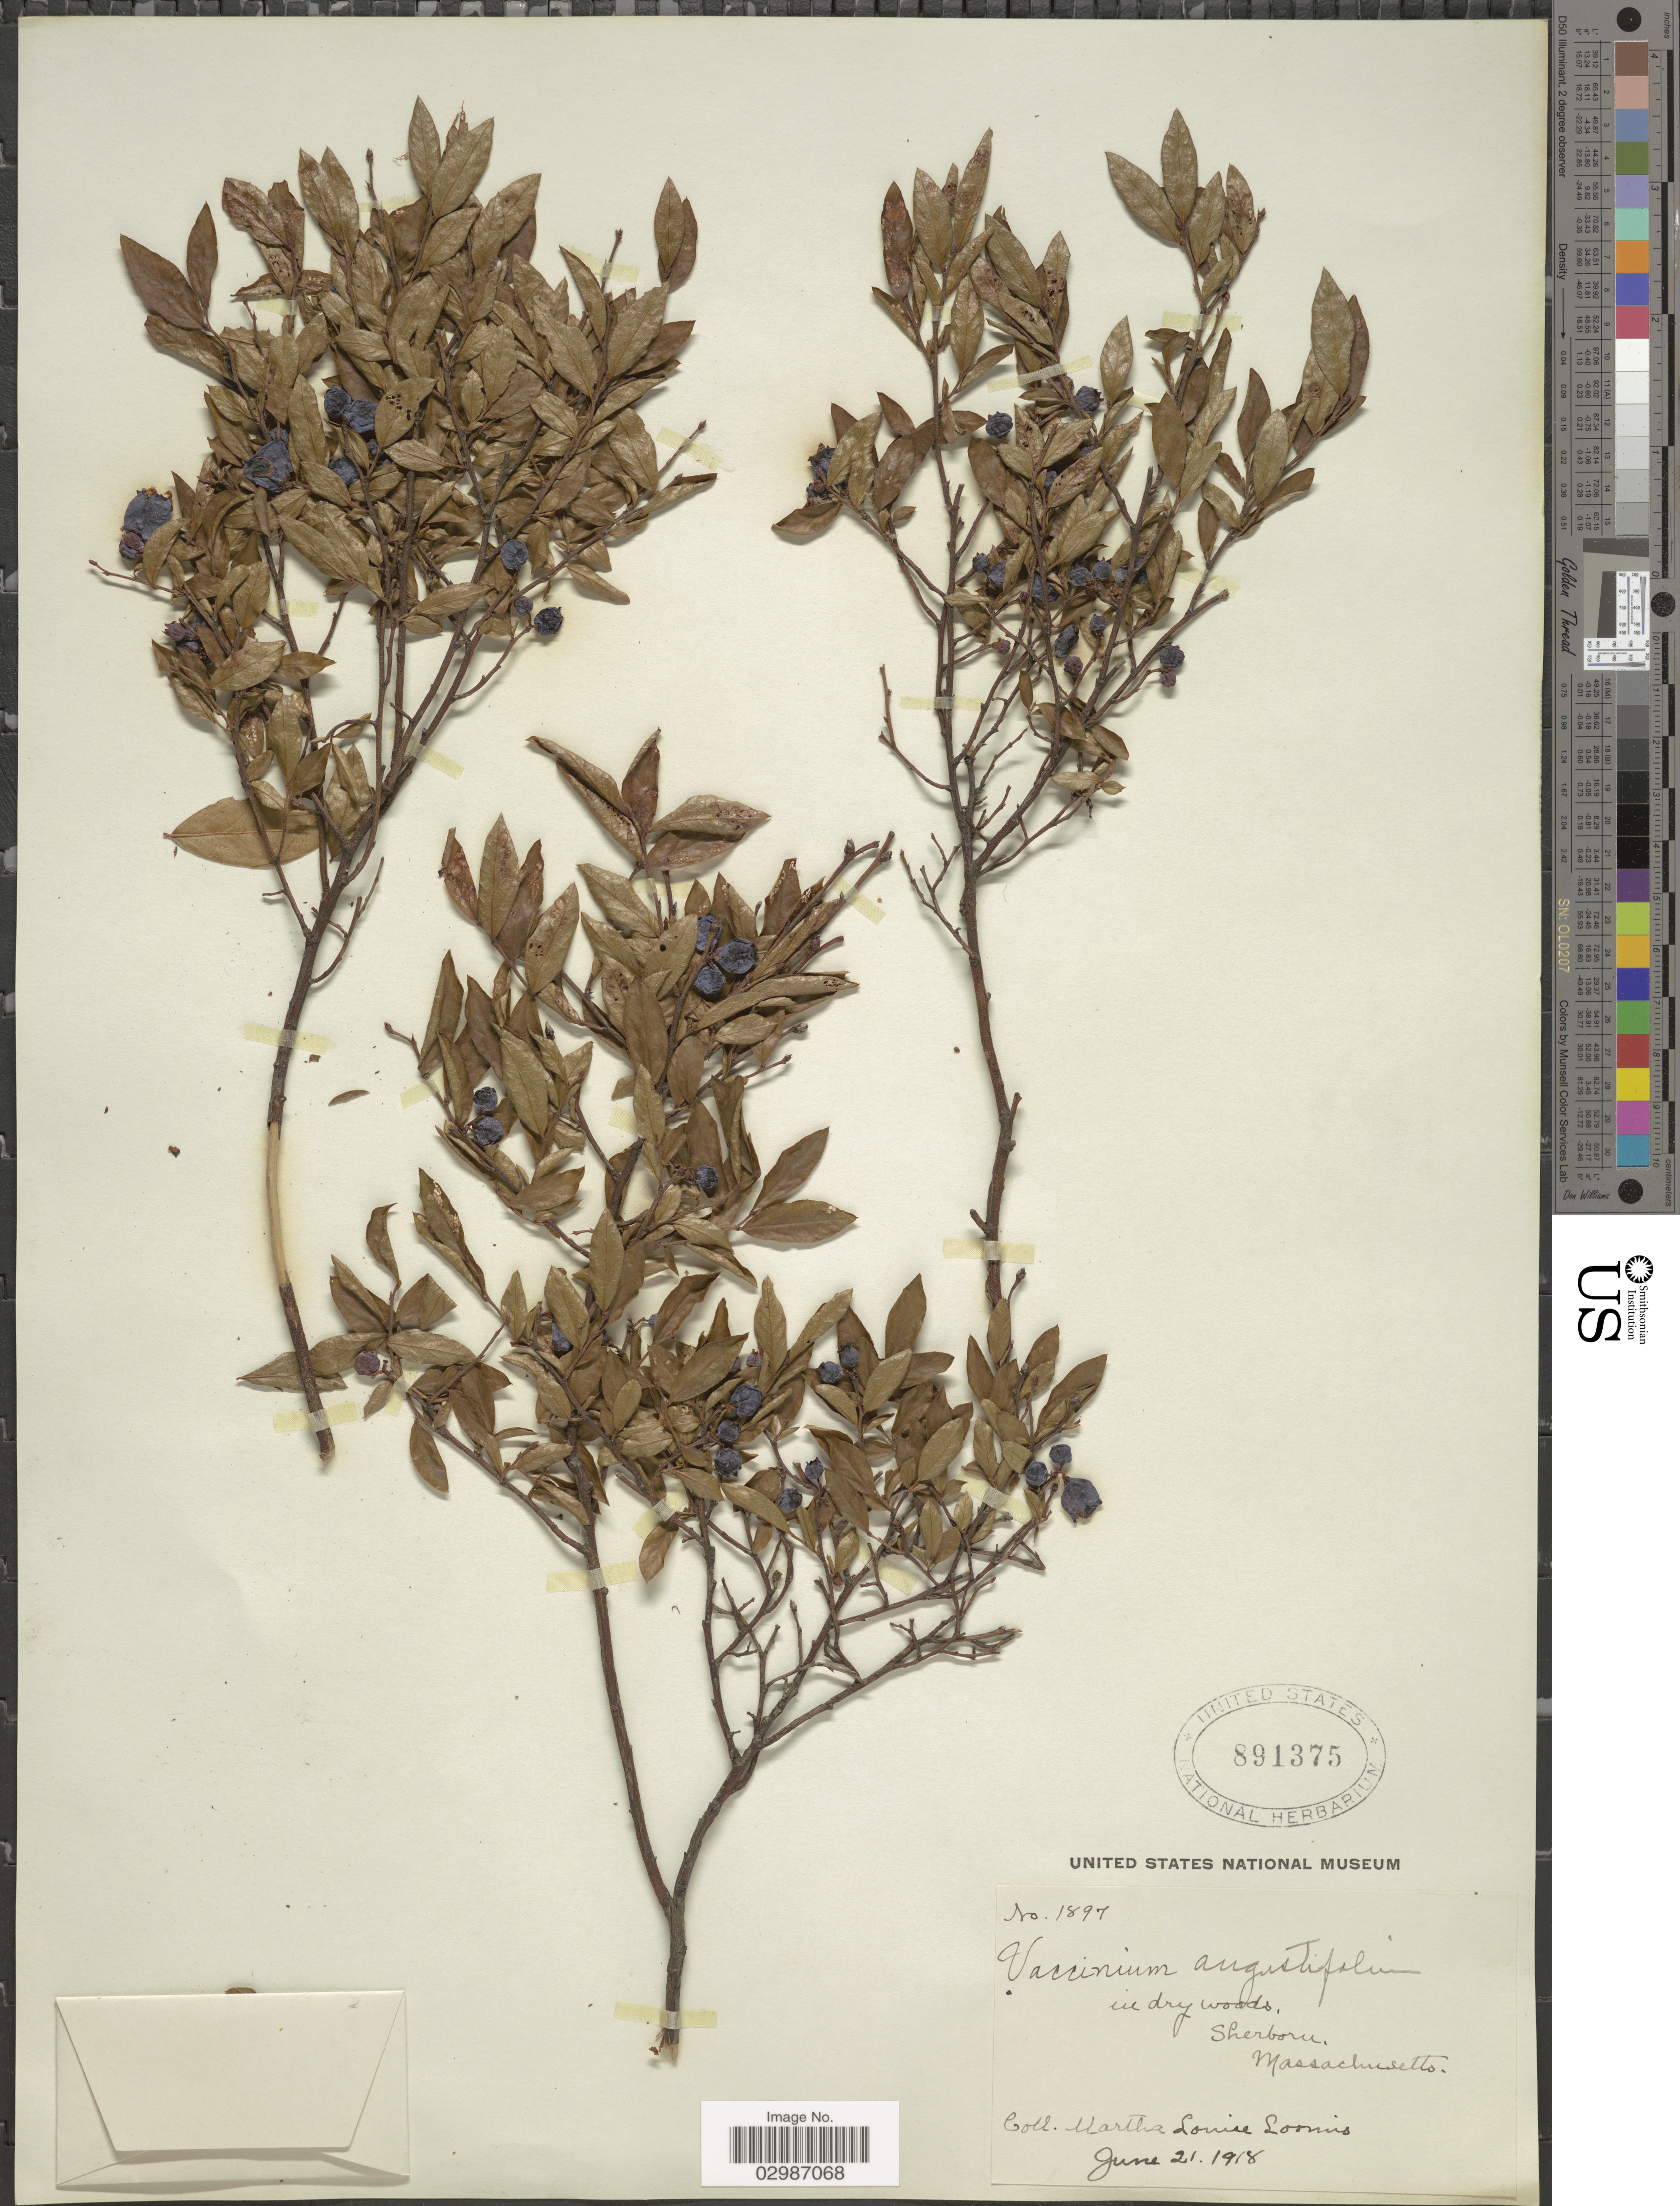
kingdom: Plantae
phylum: Tracheophyta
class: Magnoliopsida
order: Ericales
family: Ericaceae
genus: Vaccinium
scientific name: Vaccinium angustifolium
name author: Aiton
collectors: M. L. Loomis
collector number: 1897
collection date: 1918-06-21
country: United States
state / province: Massachusetts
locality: Sherborn.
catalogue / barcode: US 891375